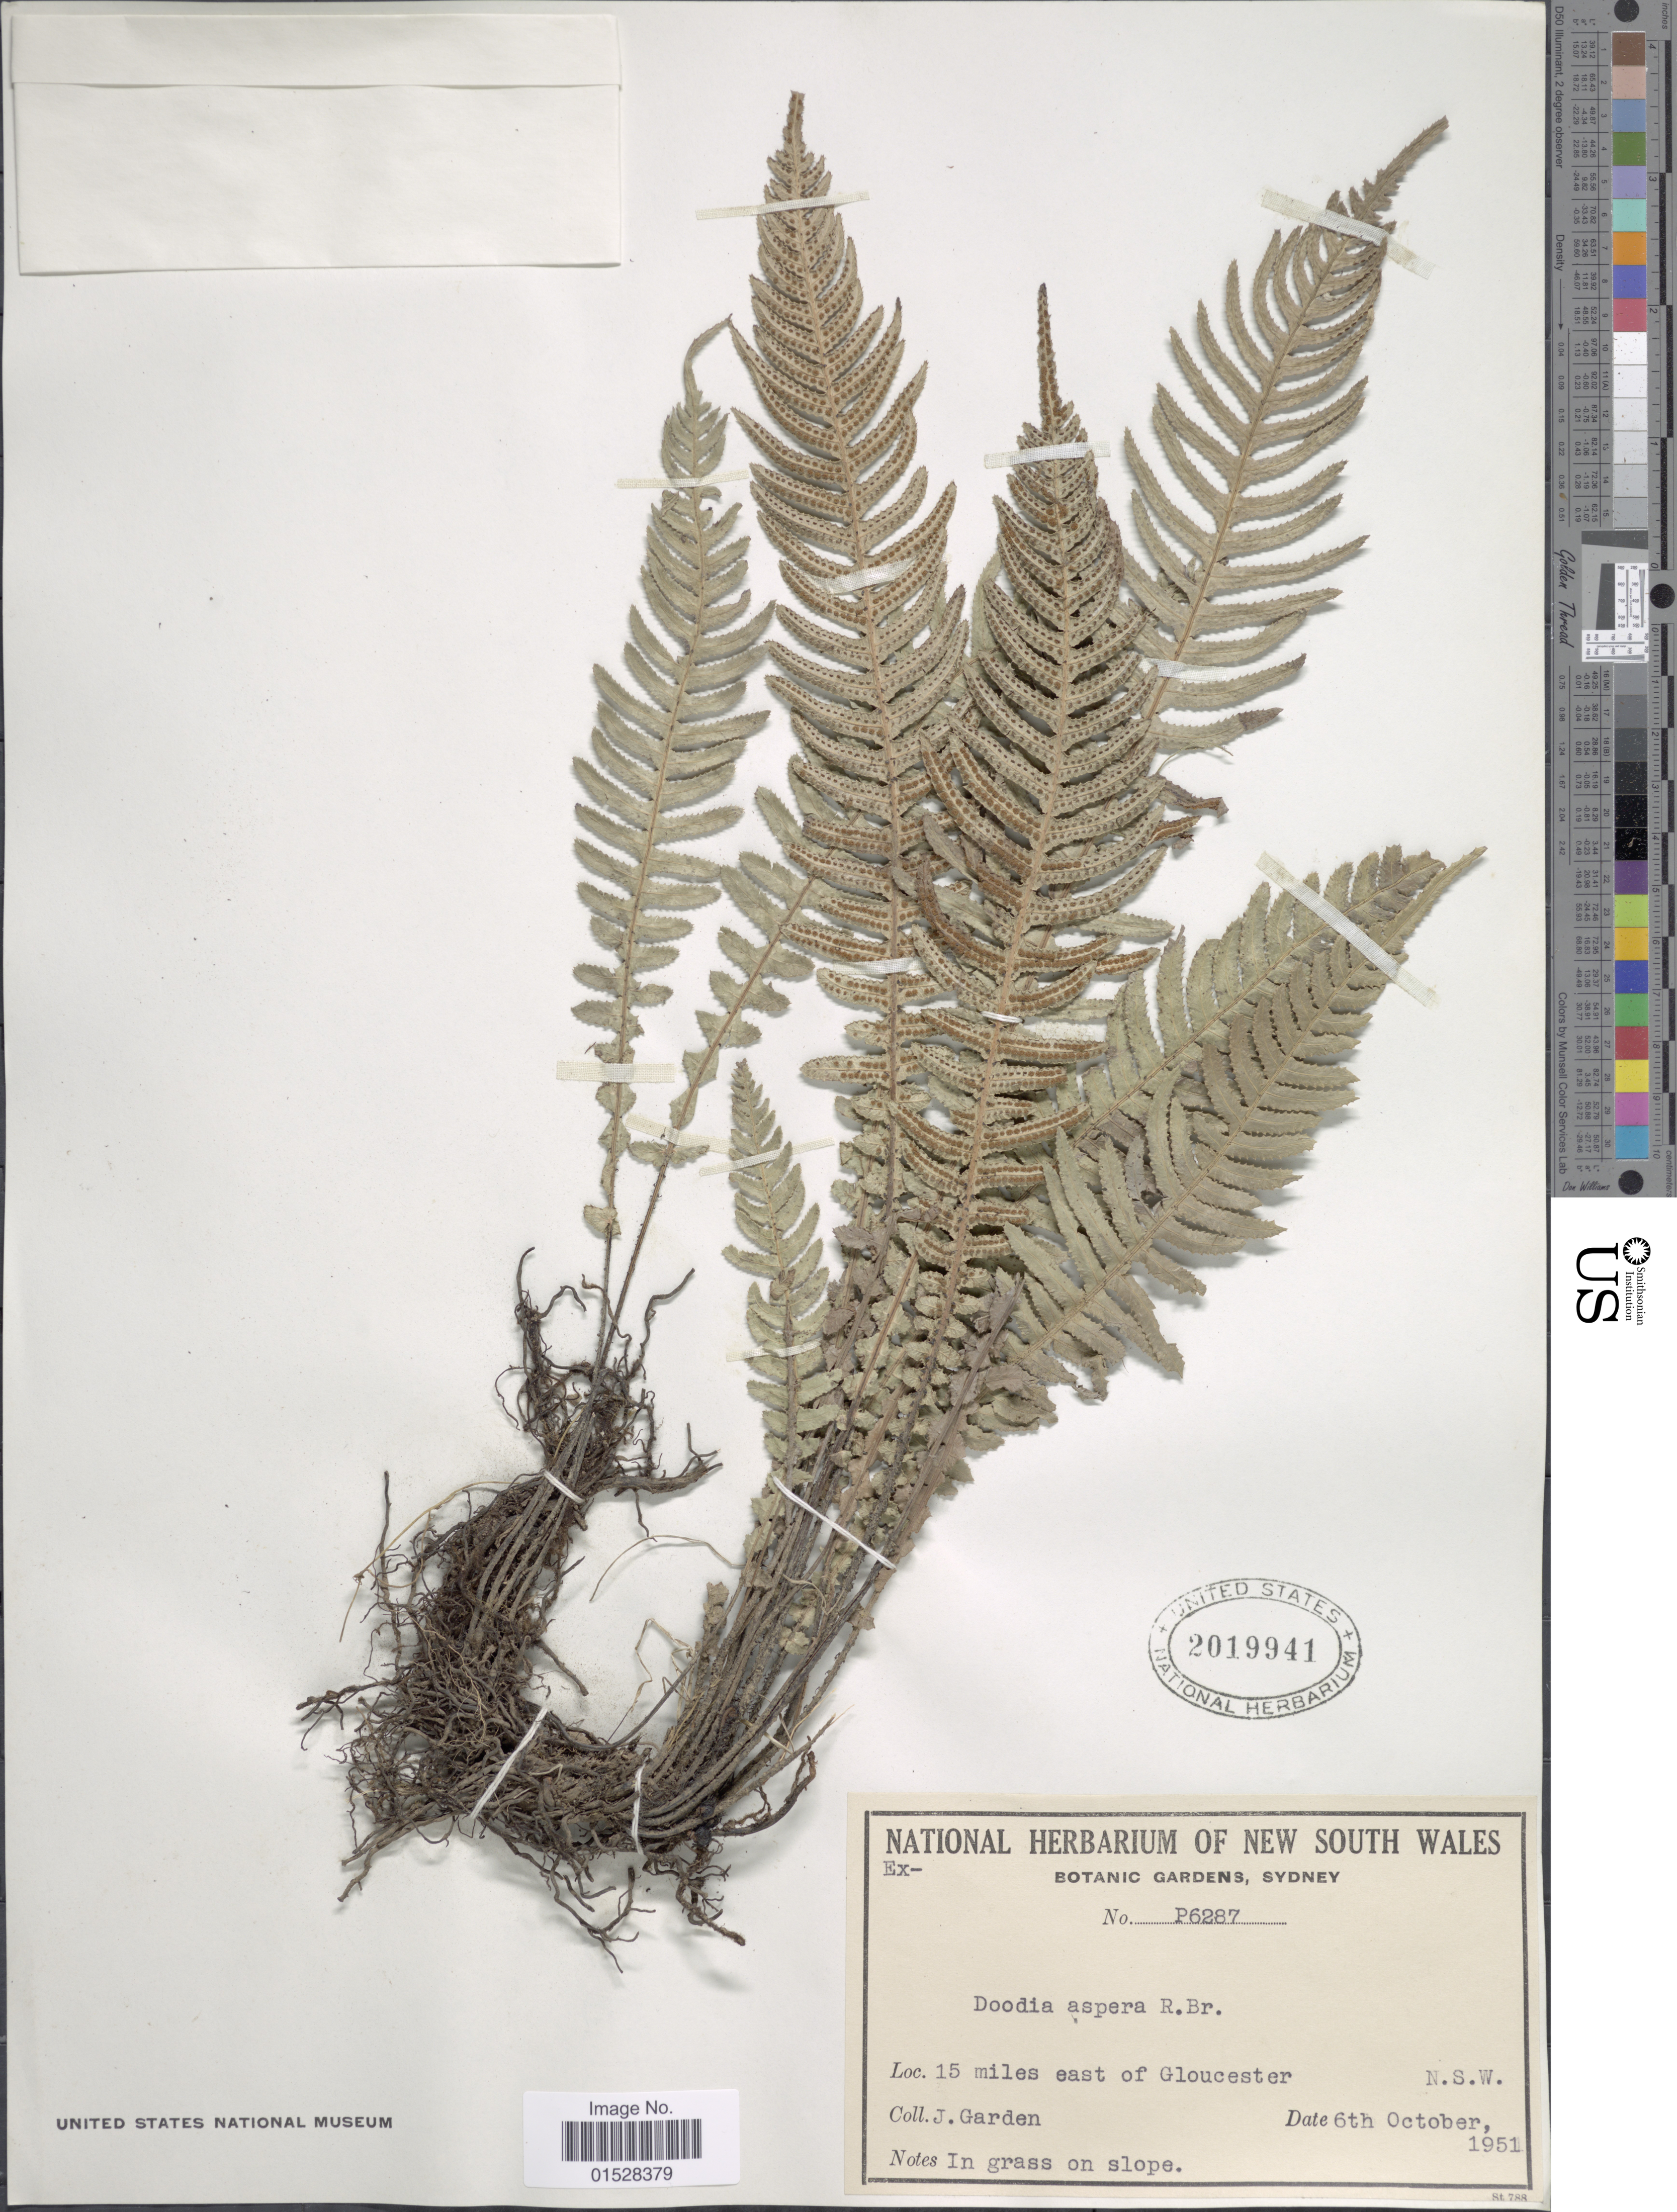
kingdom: Plantae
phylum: Tracheophyta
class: Polypodiopsida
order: Polypodiales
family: Blechnaceae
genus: Blechnum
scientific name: Blechnum neohollandicum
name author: Christenh.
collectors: J. Thompson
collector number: P6287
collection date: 1951-10-06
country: Australia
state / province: New South Wales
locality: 15 miles east of Gloucester.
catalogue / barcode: US 2019941